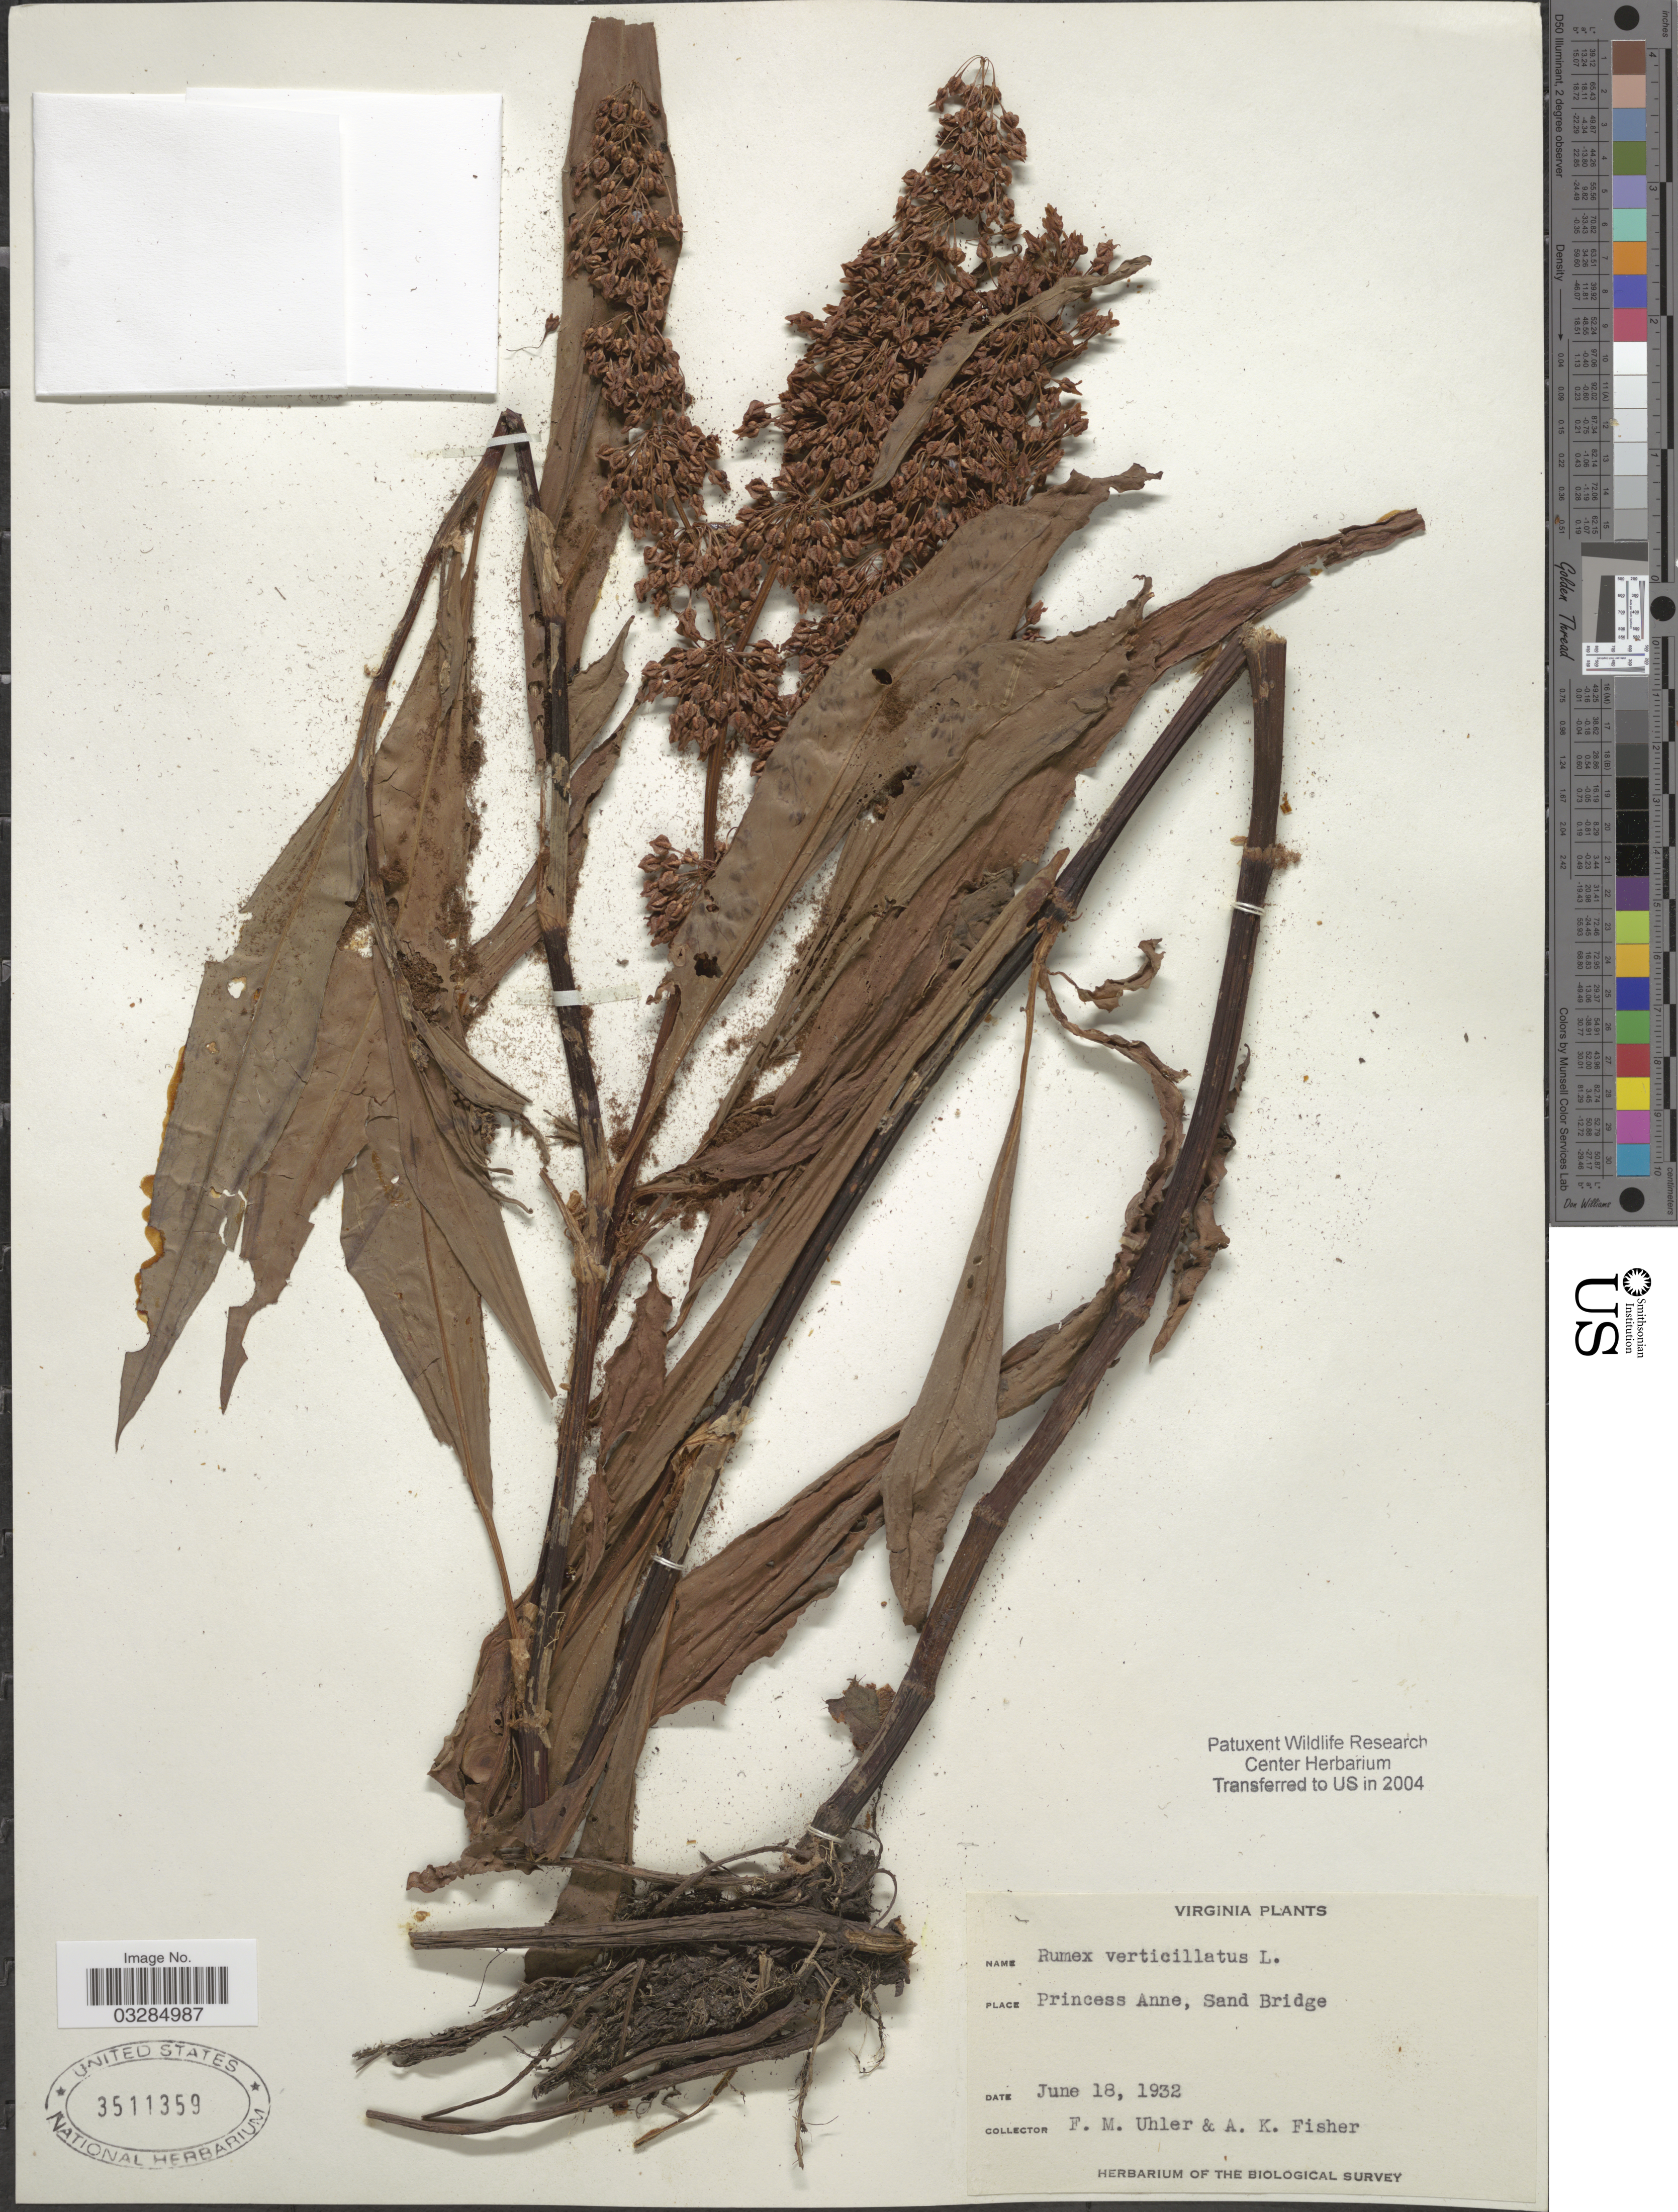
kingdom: Plantae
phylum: Tracheophyta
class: Magnoliopsida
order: Caryophyllales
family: Polygonaceae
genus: Rumex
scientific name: Rumex verticillatus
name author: L.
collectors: F. M. Uhler & A. K. Fisher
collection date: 1932-06-18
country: United States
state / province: Virginia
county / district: City of Virginia Beach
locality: Princess Anne, Sand Bridge.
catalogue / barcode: US 3511359